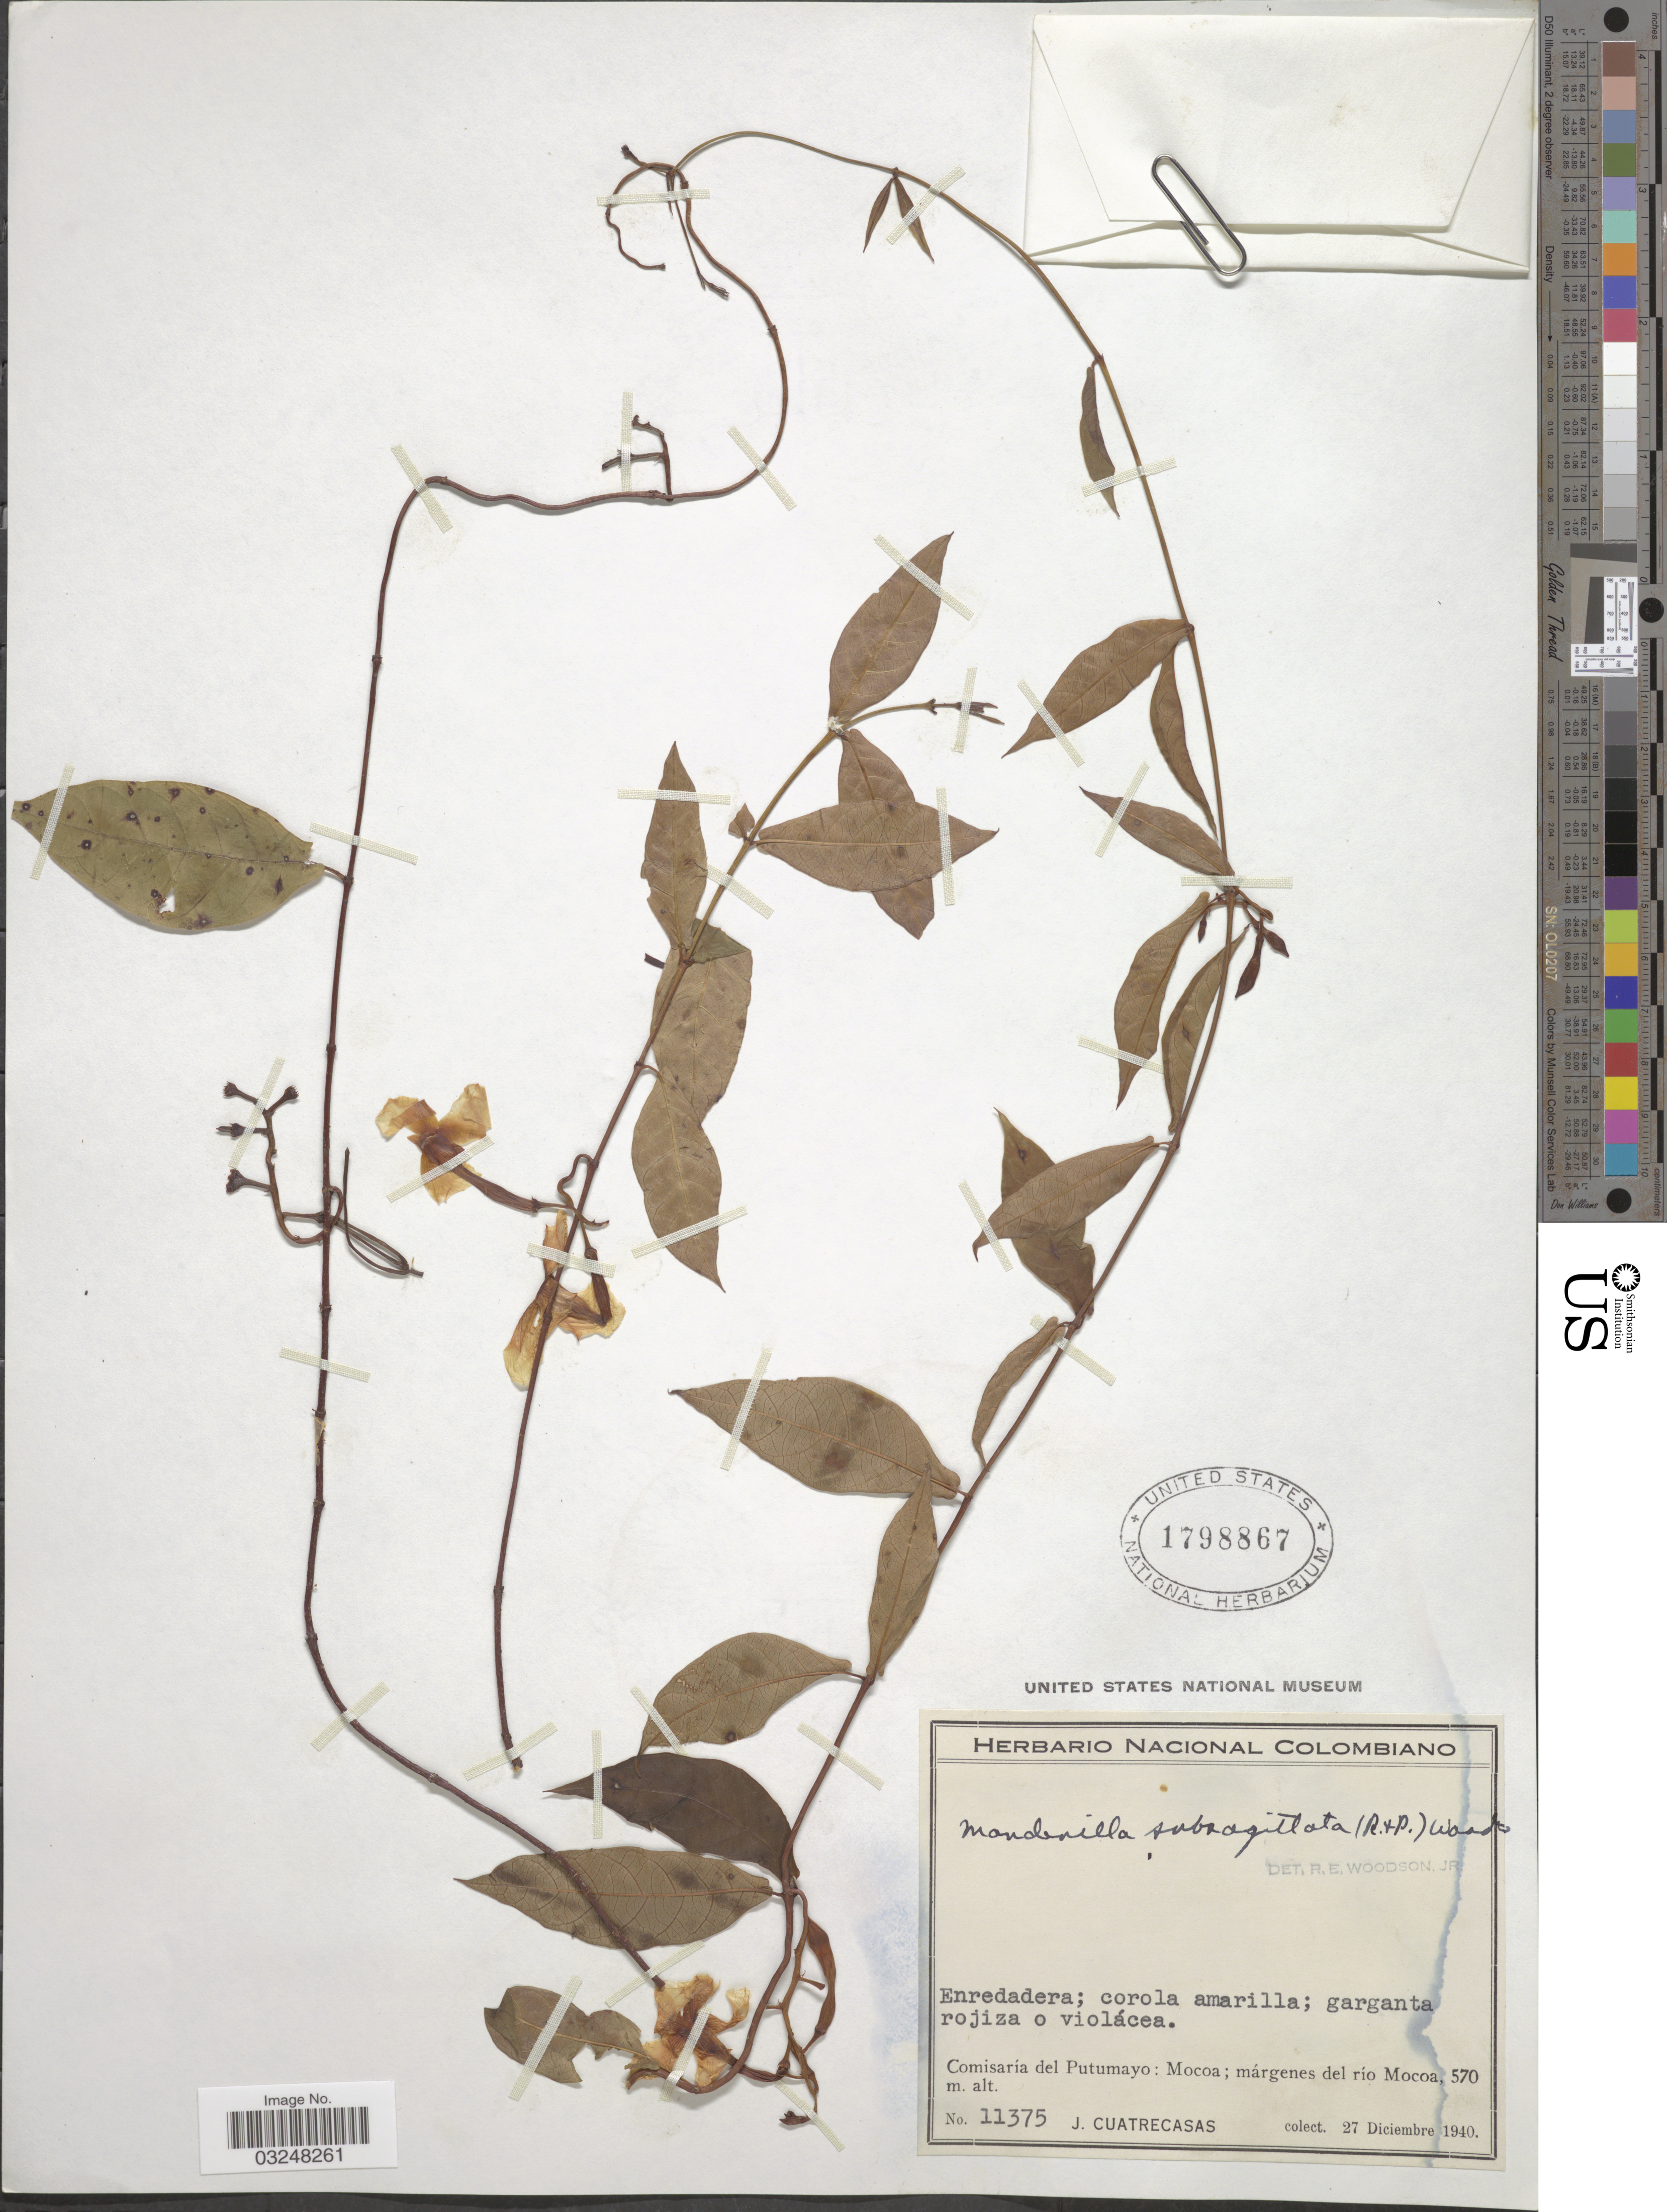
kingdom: Plantae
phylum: Tracheophyta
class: Magnoliopsida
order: Gentianales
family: Apocynaceae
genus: Mandevilla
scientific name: Mandevilla subsagittata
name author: (Ruiz & Pav.) Woodson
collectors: J. Cuatrecasas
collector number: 11375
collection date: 1940-12-27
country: Colombia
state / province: Putumayo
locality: Comisaría del Putumayo: Mocoa; márgenes del río Mocoa.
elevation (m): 570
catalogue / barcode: US 1798867